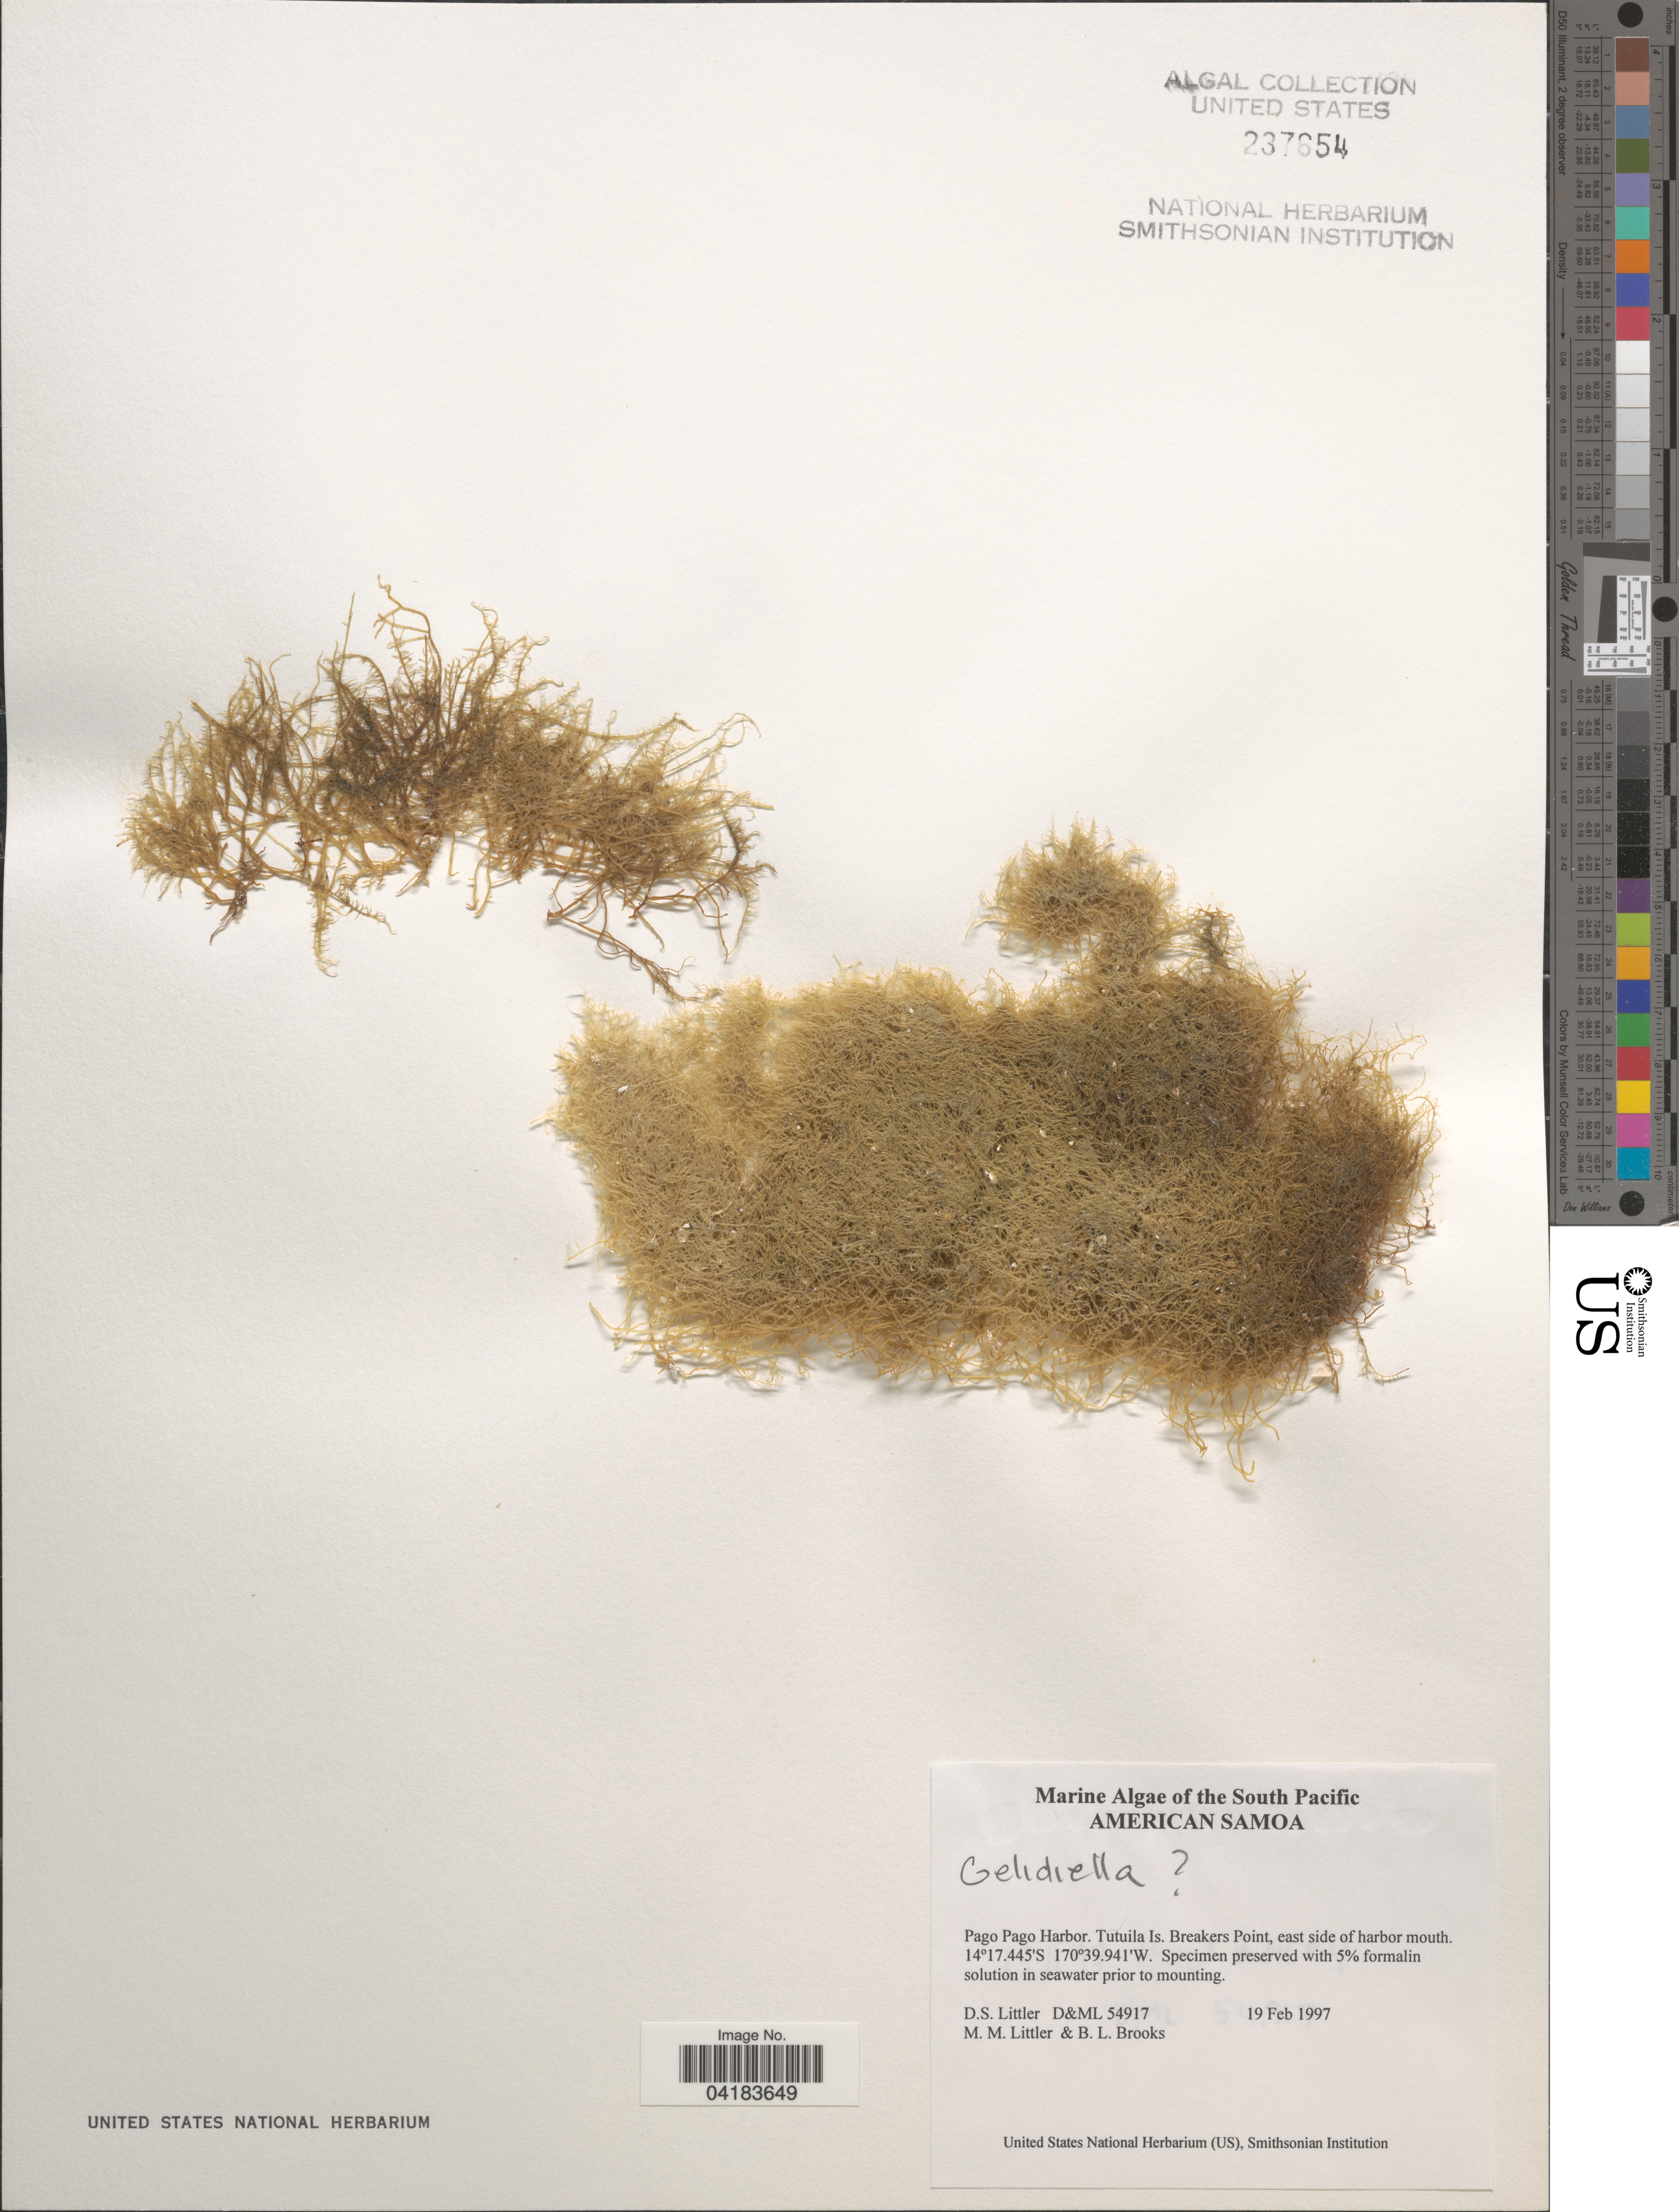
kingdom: Plantae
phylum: Rhodophyta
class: Florideophyceae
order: Gelidiales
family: Gelidiellaceae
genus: Gelidiella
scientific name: Gelidiella sp.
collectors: D. S. Littler & B. Brooks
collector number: D&ML54917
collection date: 1997-02-19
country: American Samoa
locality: The South Pacific American Samoa. Pago Pago Harbor. Tutuila Is. Breakers Point, east side of harbor mouth.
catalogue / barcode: US 237654